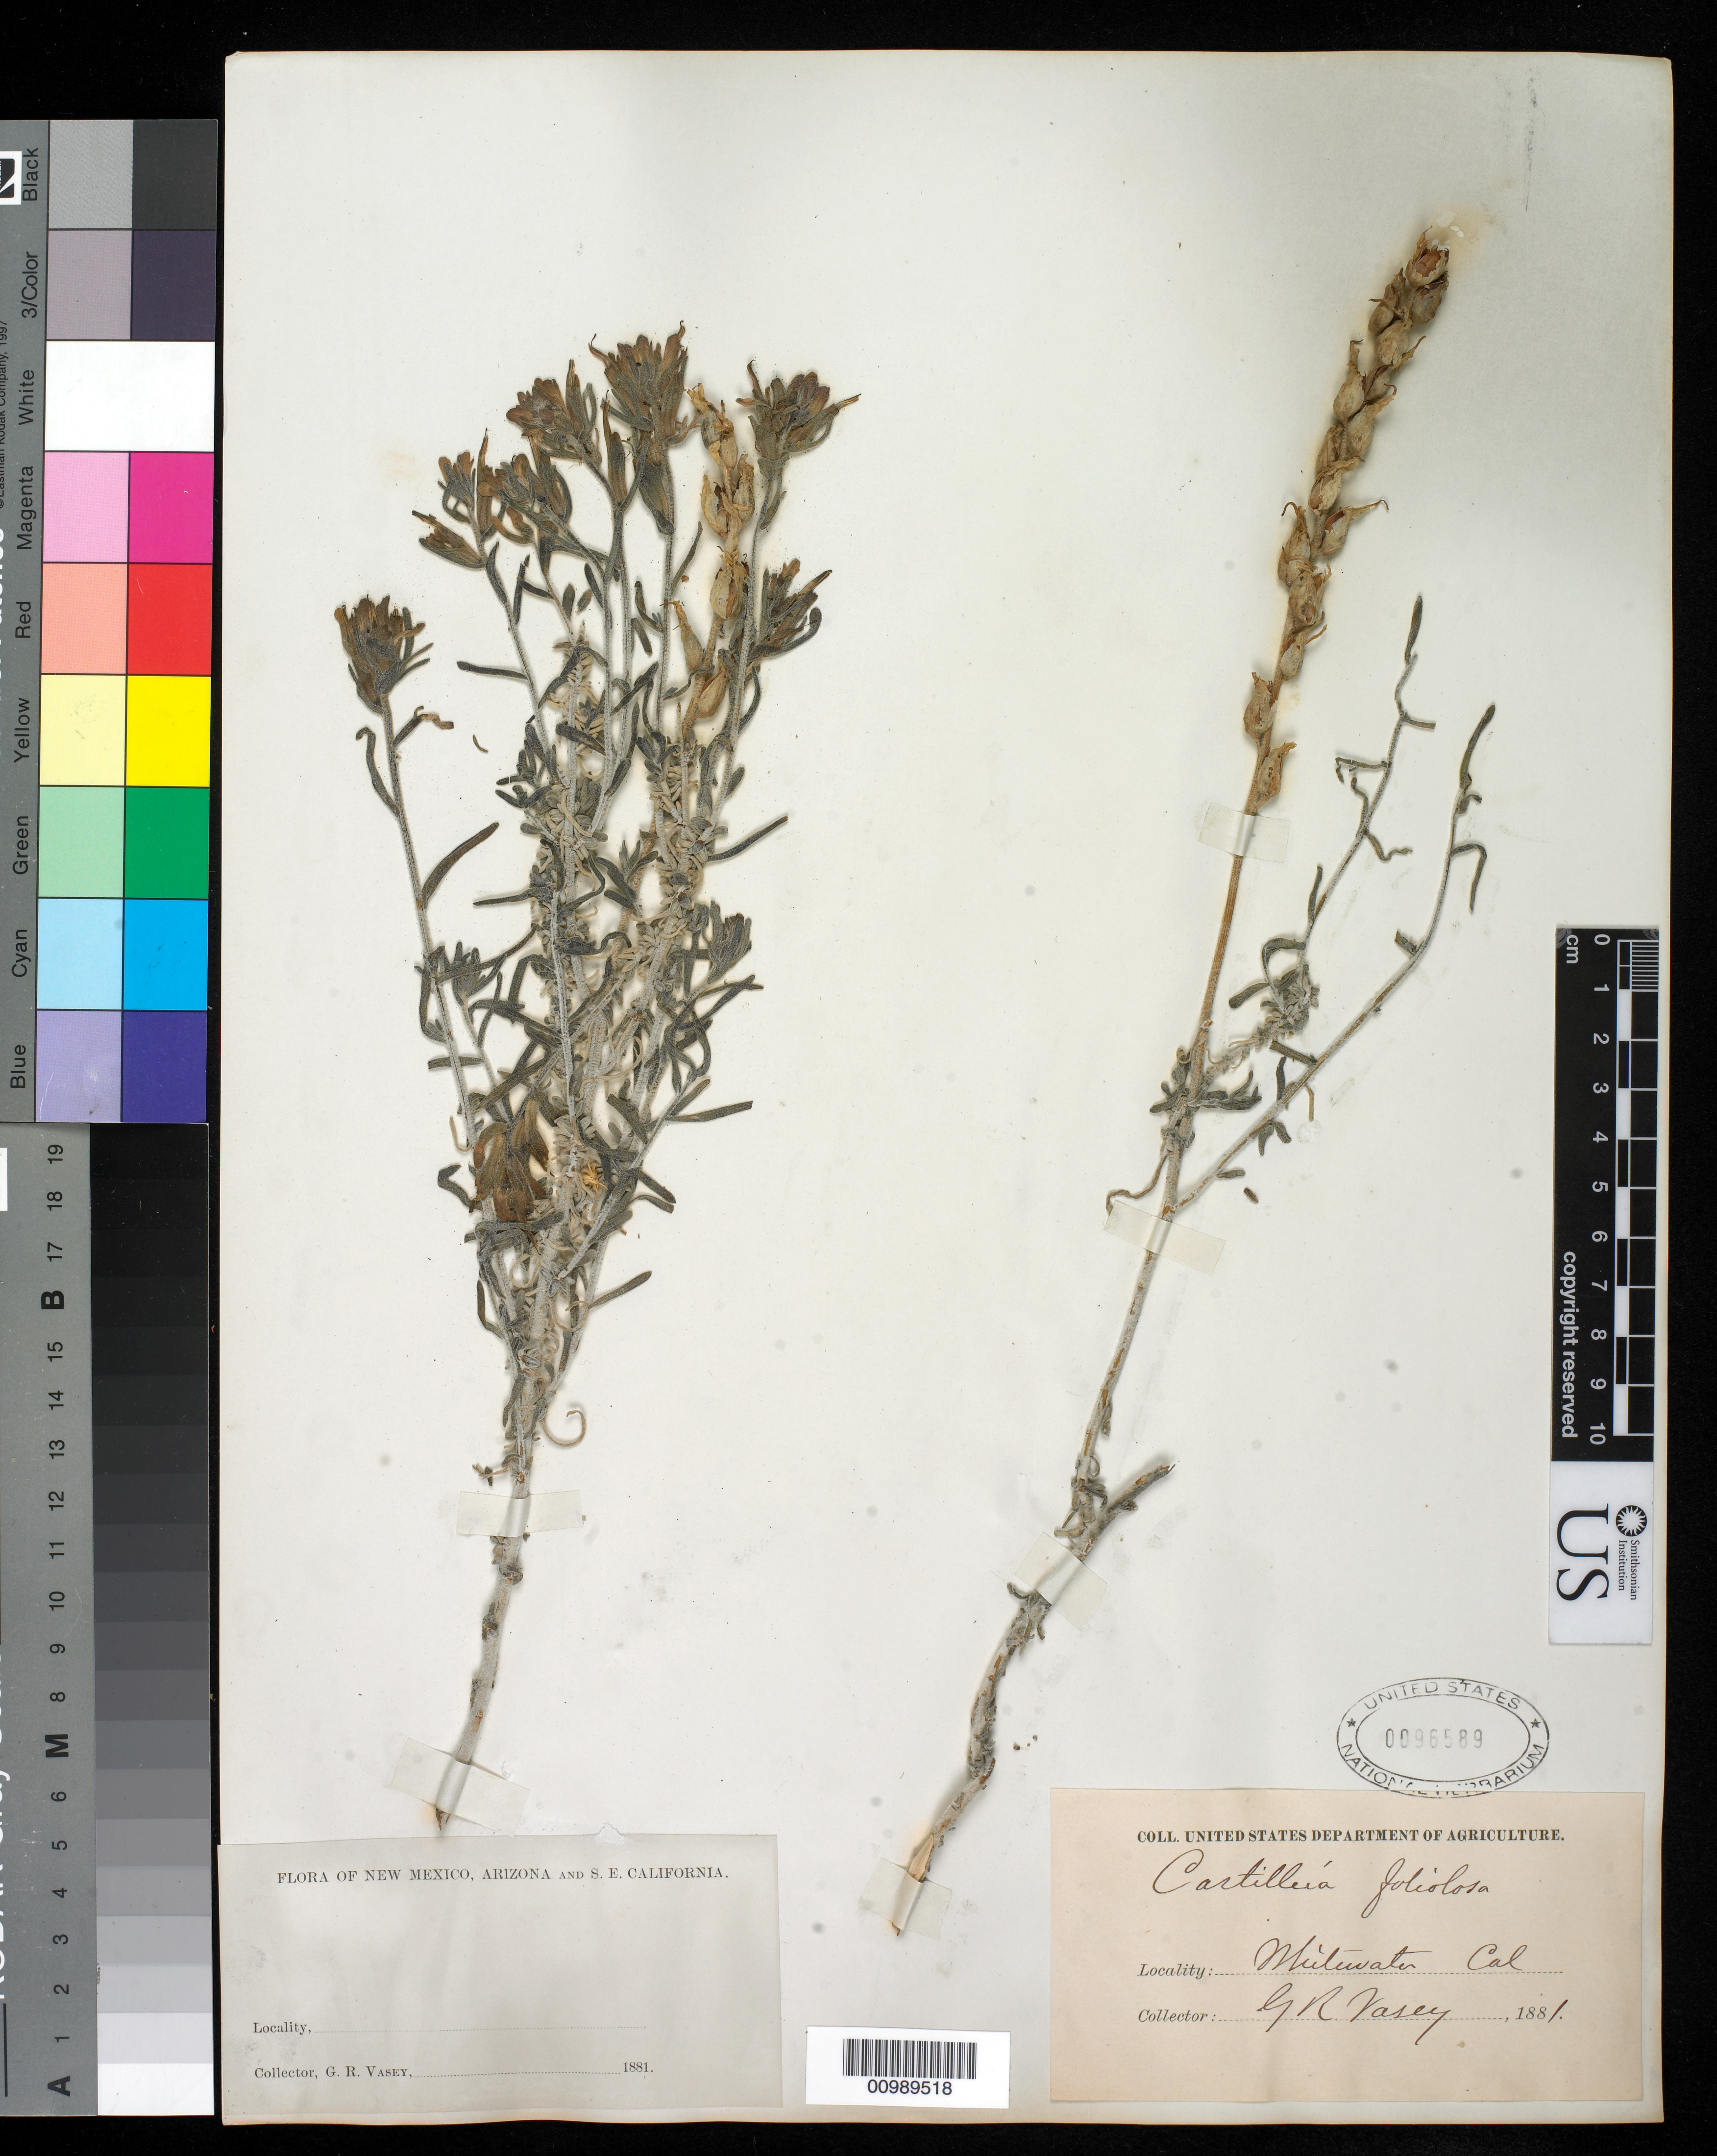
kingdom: Plantae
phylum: Tracheophyta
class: Magnoliopsida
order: Lamiales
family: Orobanchaceae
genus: Castilleja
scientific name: Castilleja foliolosa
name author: Hook. f.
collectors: G. Vasey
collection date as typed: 1881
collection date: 1881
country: United States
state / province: California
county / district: Riverside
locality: Whitewater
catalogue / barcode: US 96589